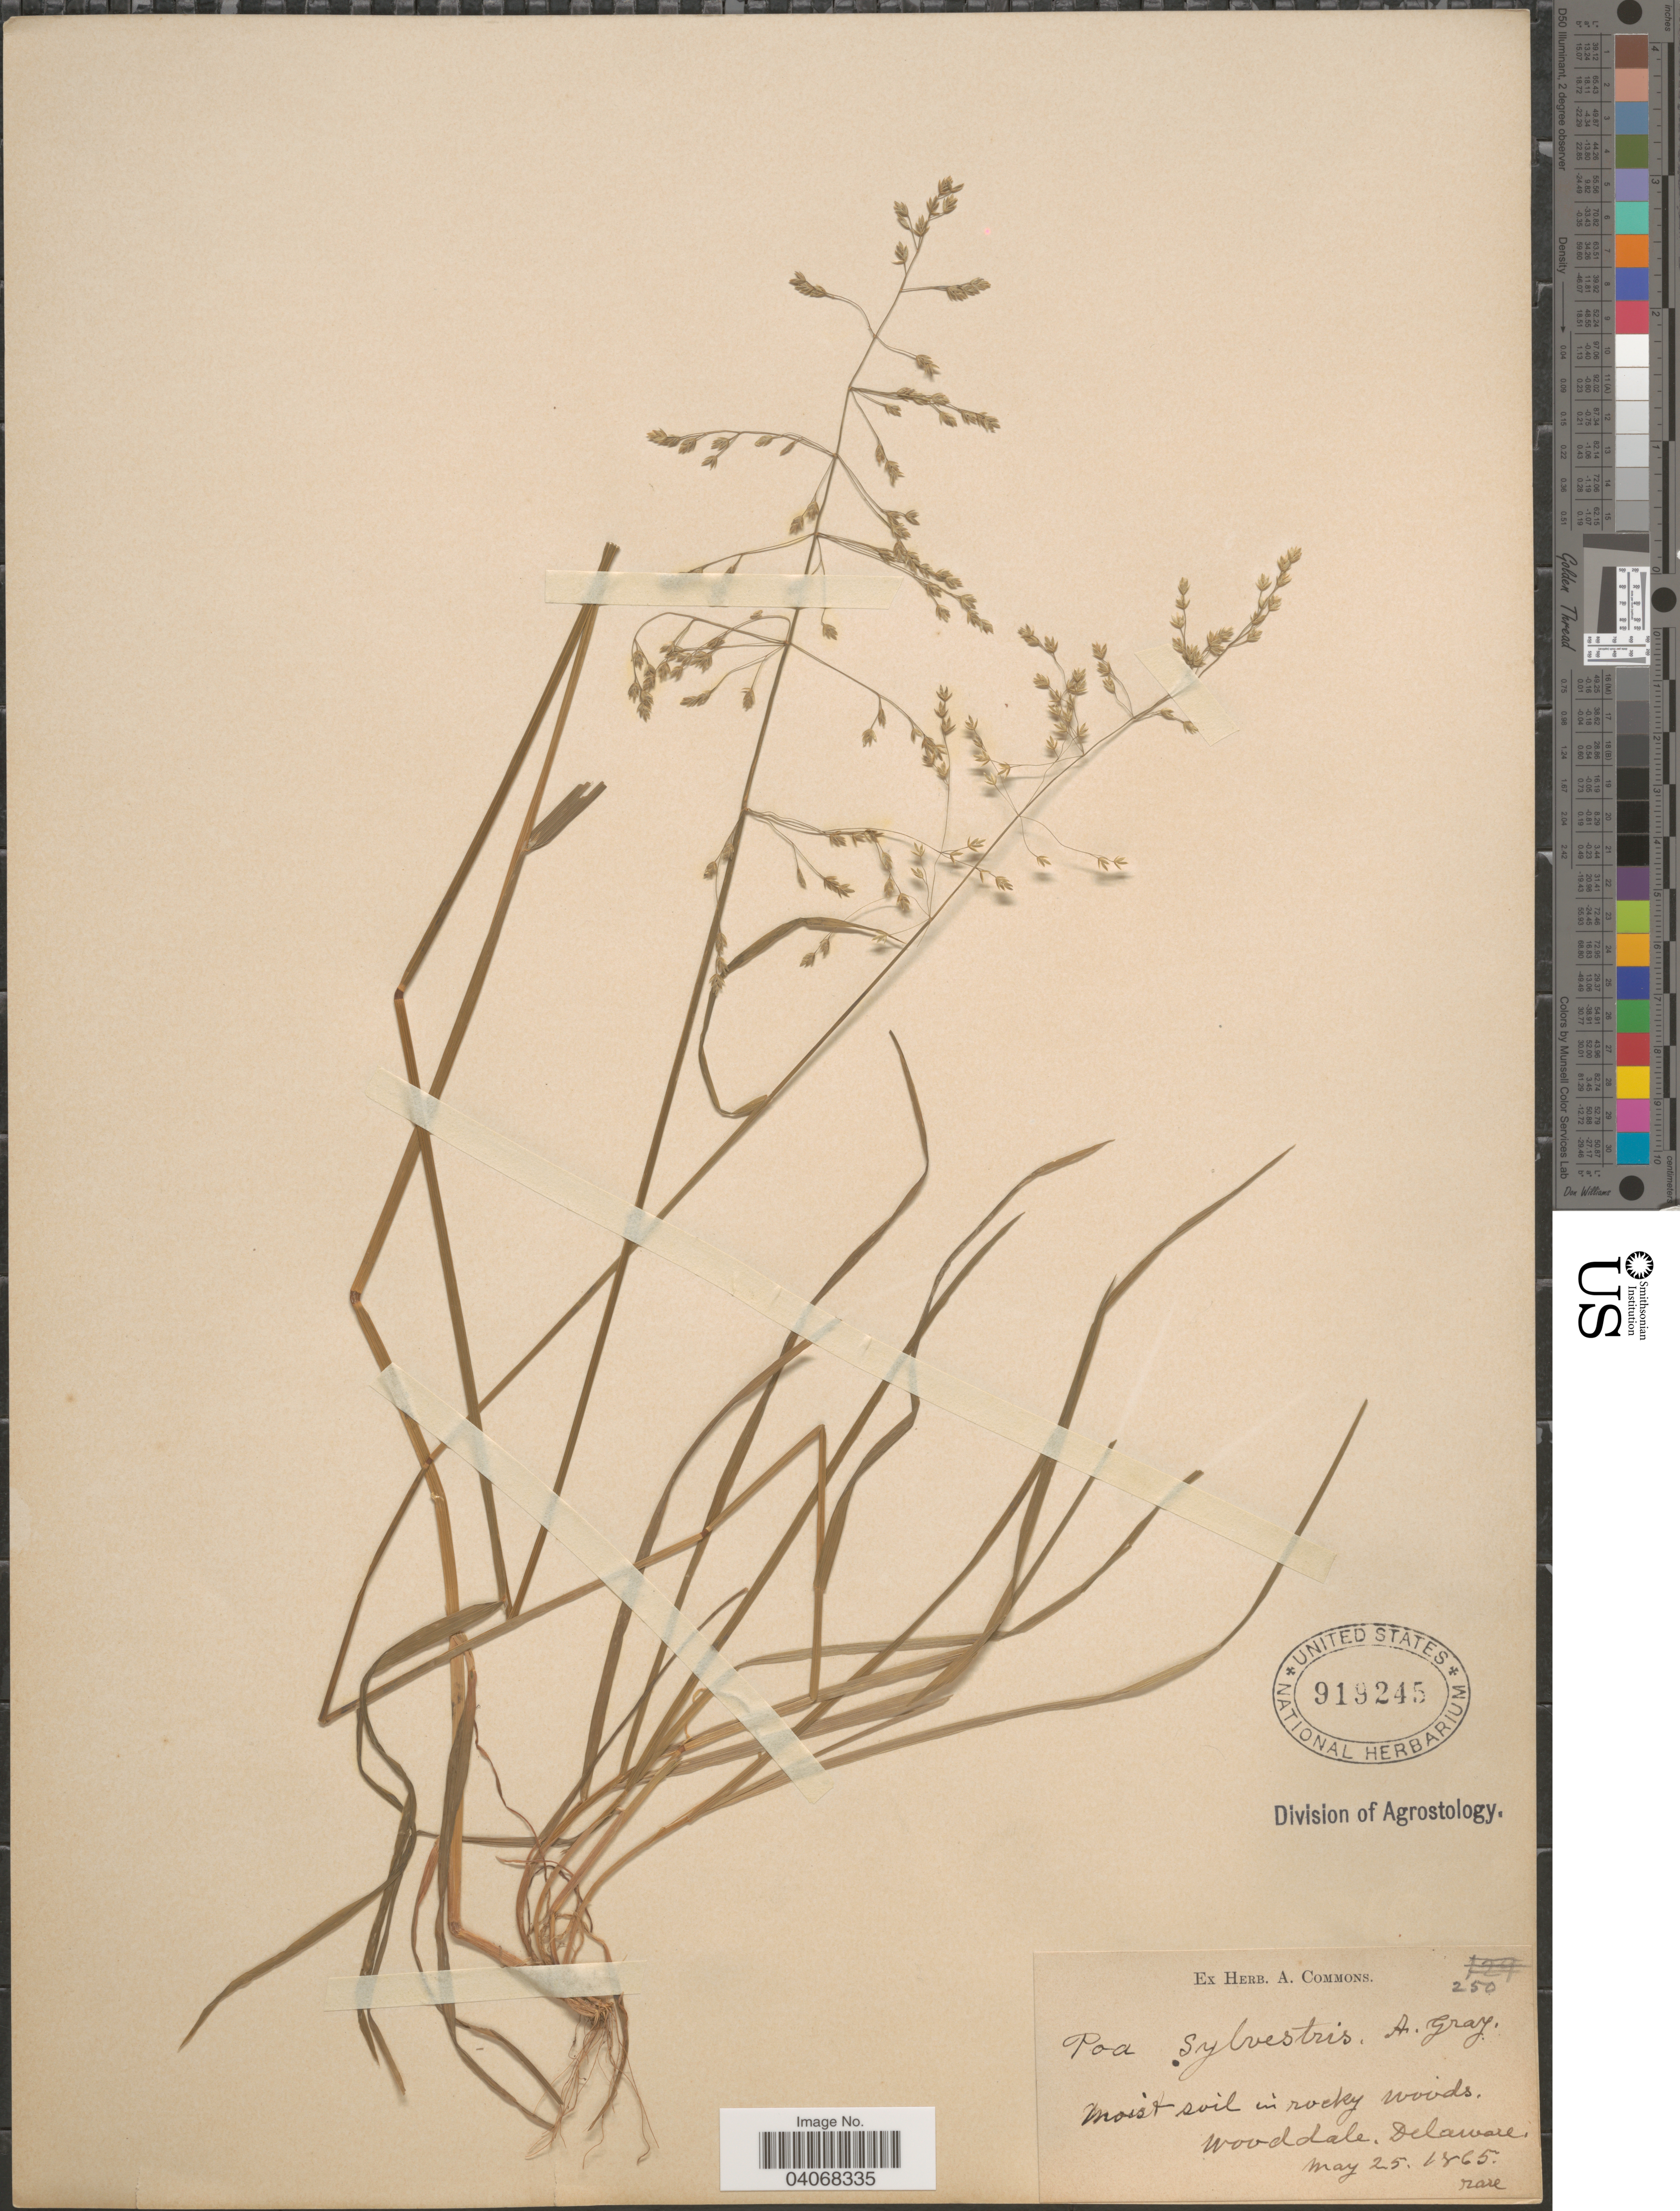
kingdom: Plantae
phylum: Tracheophyta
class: Liliopsida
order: Poales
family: Poaceae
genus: Poa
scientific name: Poa sylvestris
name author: A. Gray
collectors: ex herb. A. Commons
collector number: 250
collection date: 1865-05-25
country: United States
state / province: Delaware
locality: Moist soil in rocky woods. Wooddale.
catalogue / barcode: US 919245